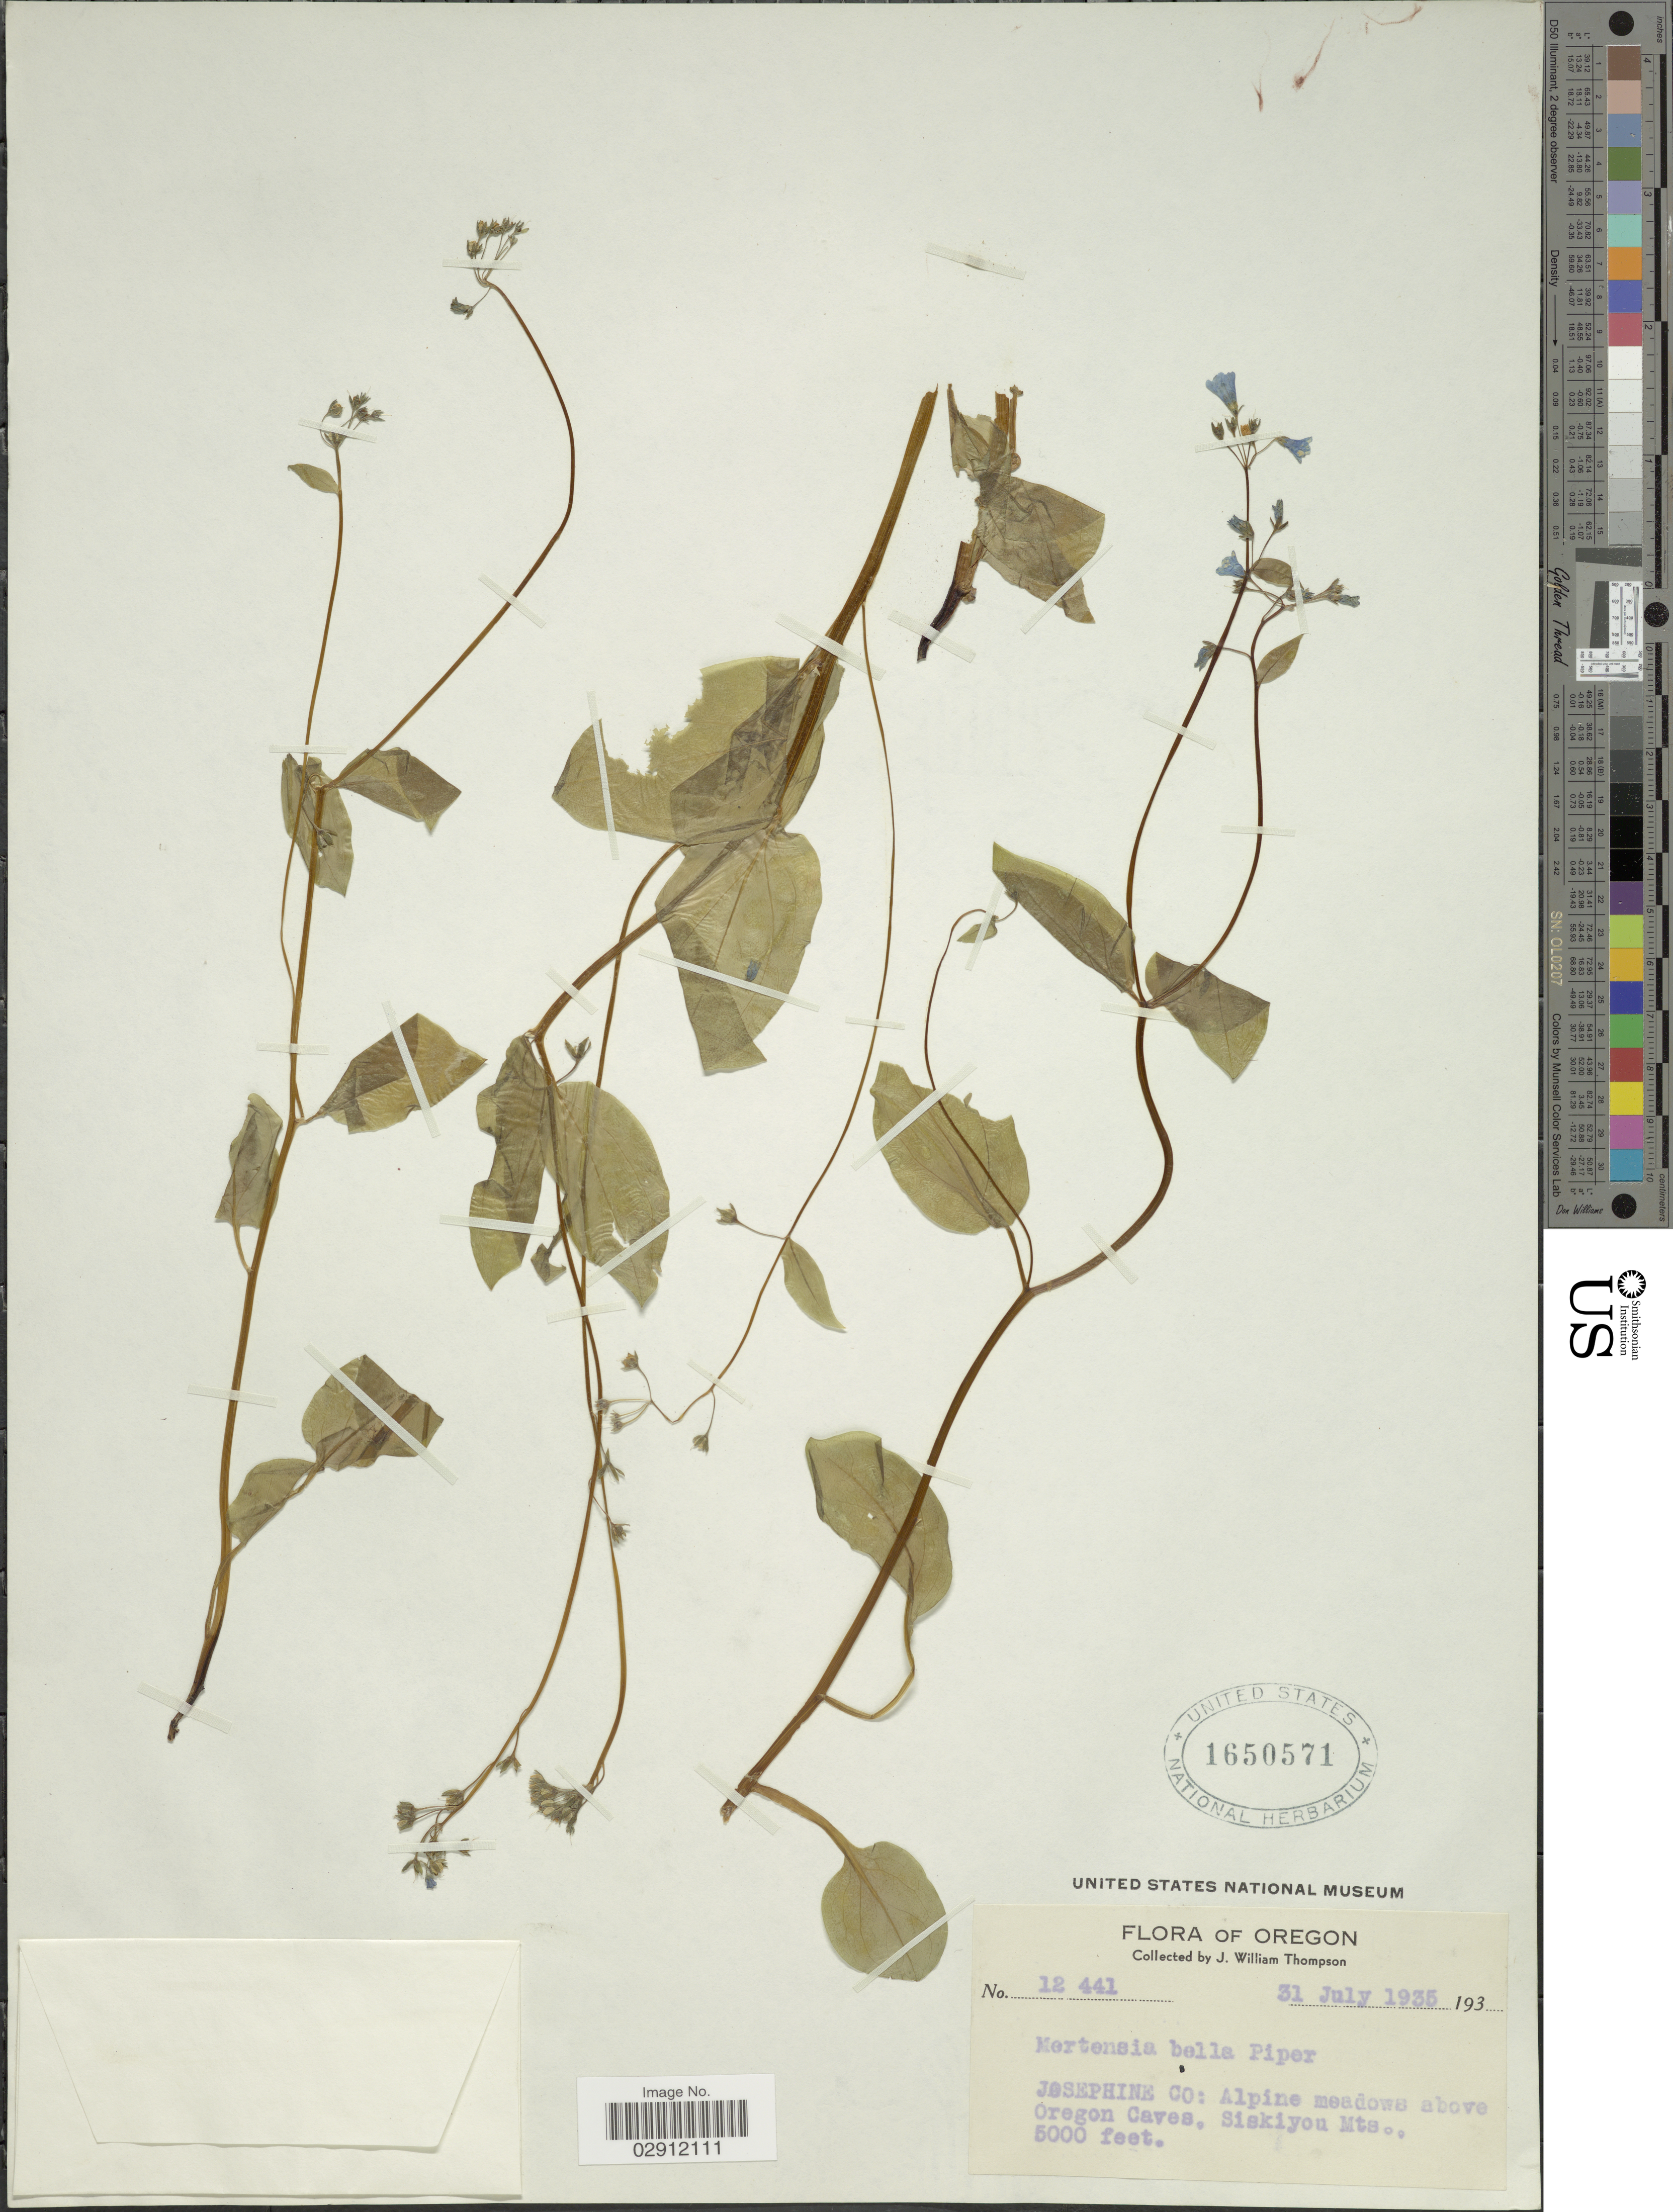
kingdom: Plantae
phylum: Tracheophyta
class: Magnoliopsida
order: Boraginales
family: Boraginaceae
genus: Mertensia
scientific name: Mertensia bella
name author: Piper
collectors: J. W. Thompson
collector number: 12441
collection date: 1935-07-31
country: United States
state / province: Oregon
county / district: Josephine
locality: Josephine Co: Alpine meadows above Oregon Caves, Siskiyou Mts.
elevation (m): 1524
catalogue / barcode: US 1650571